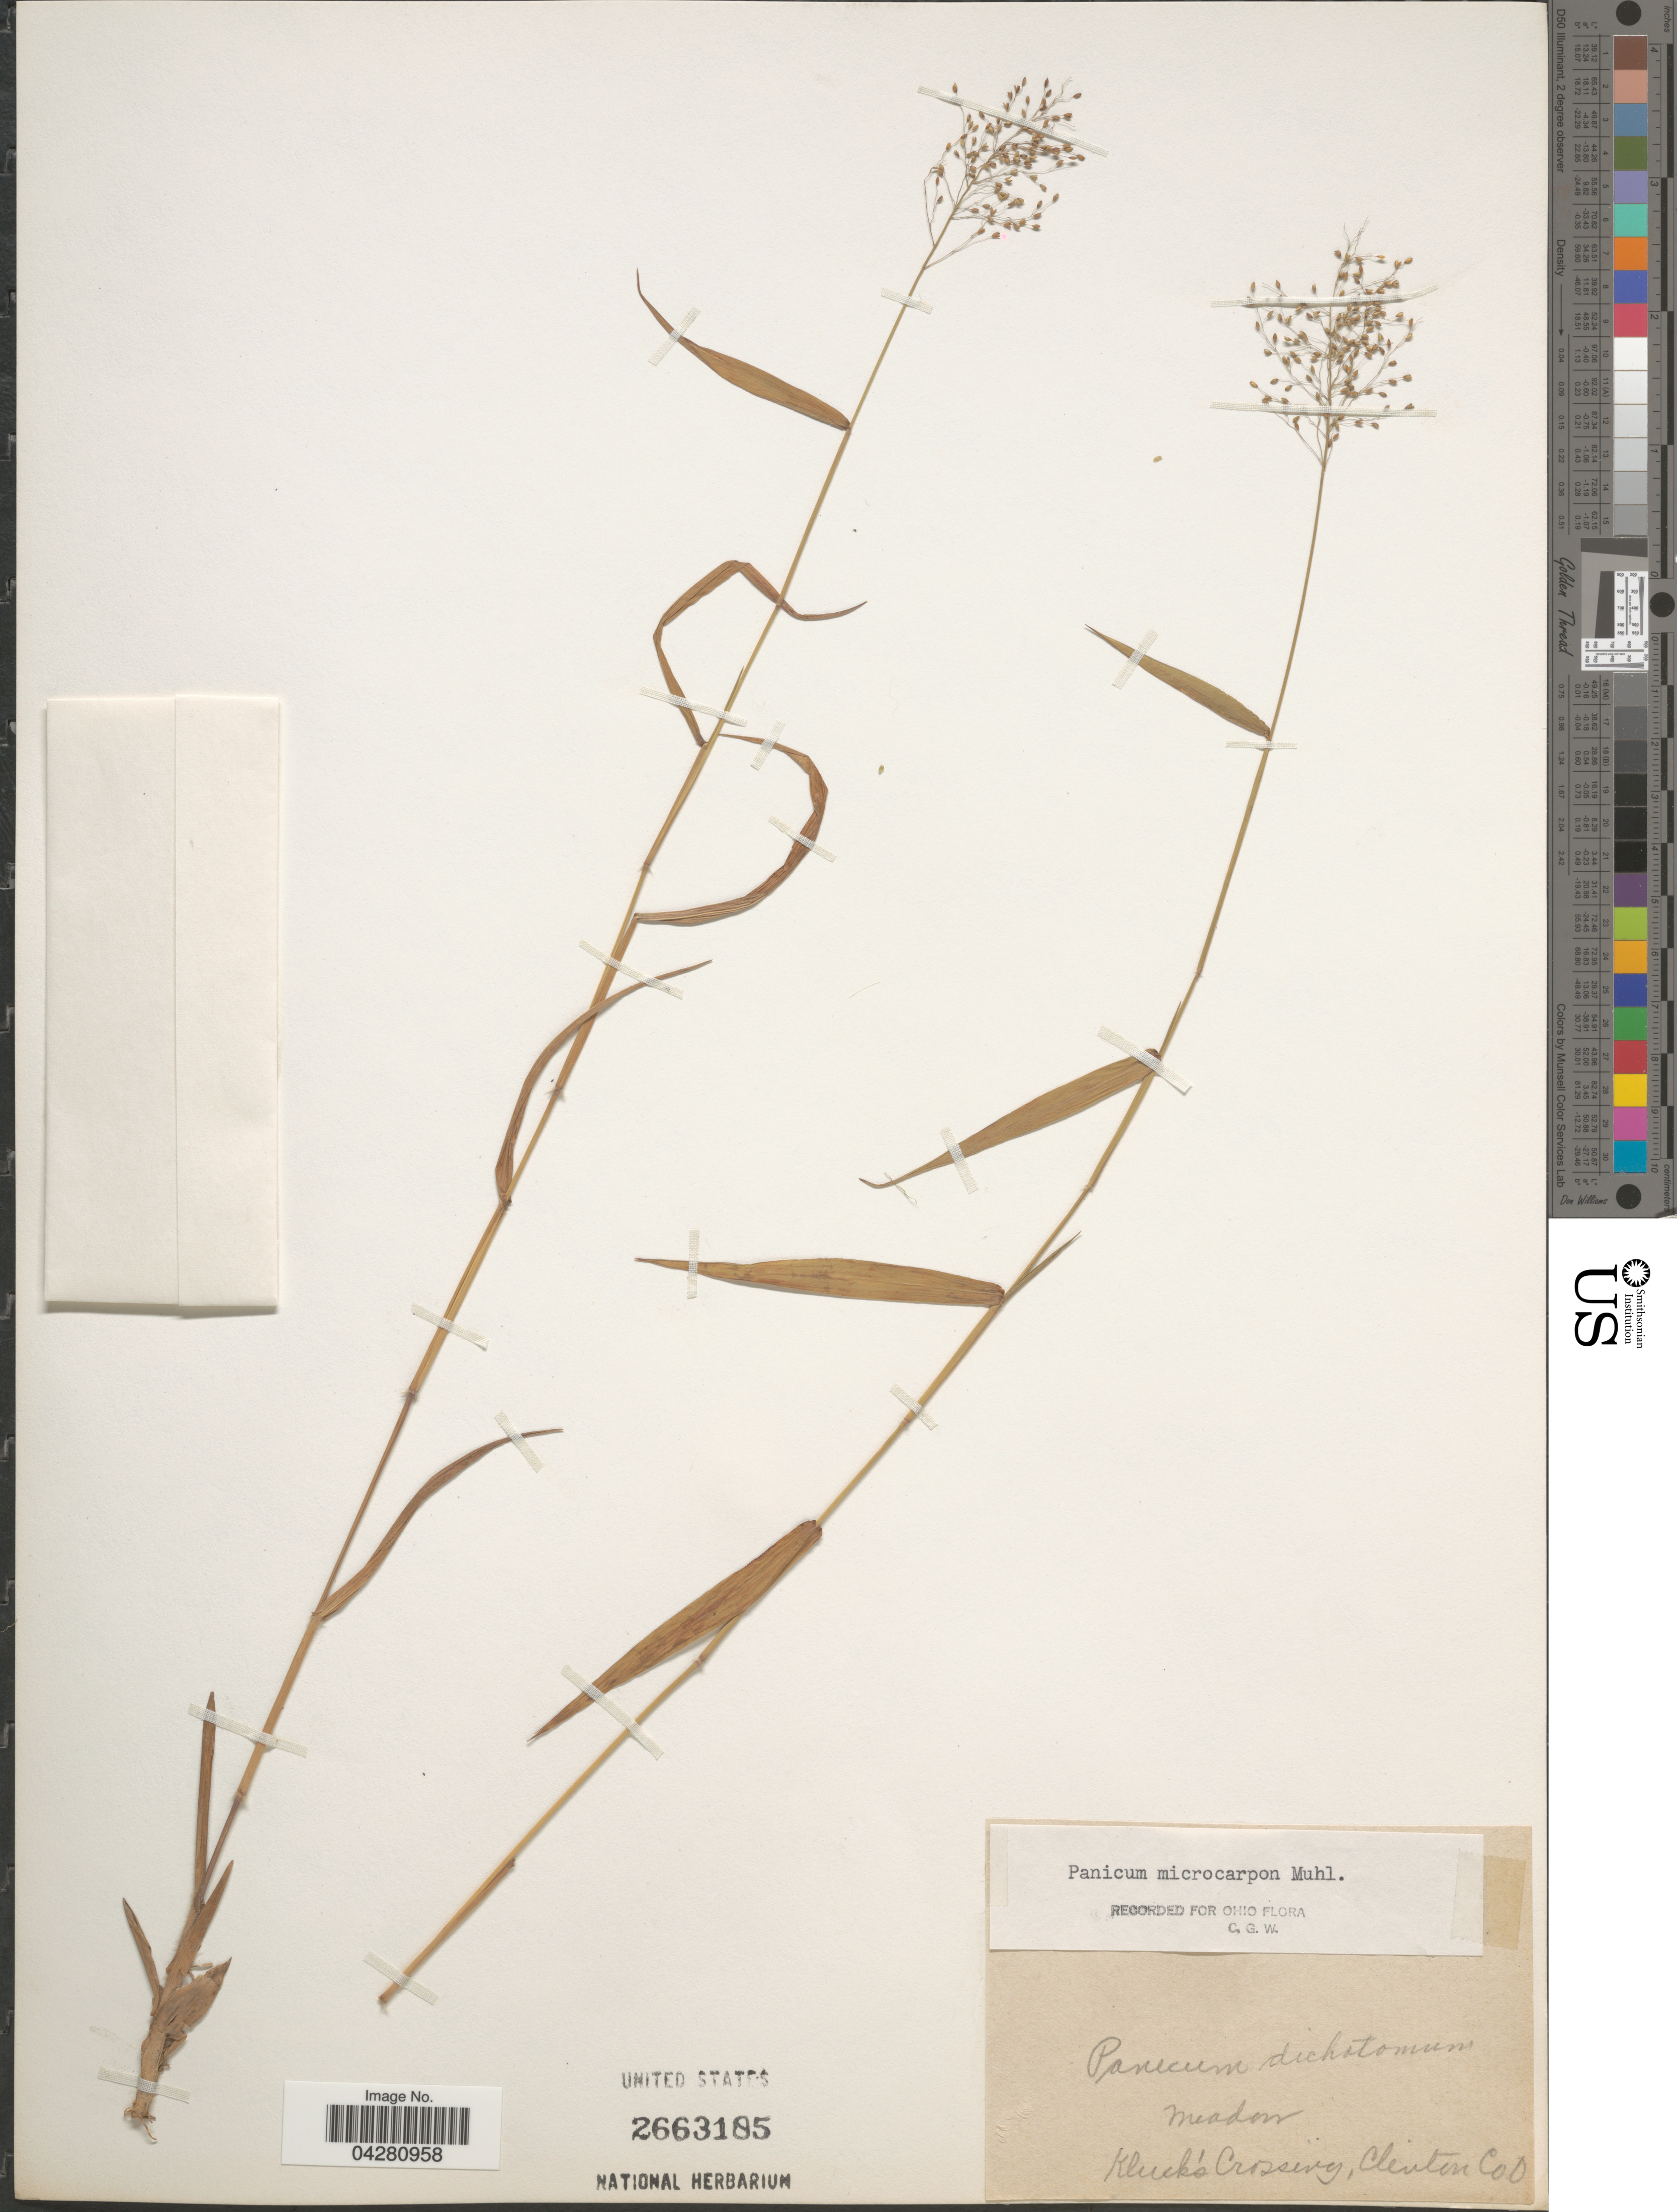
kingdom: Plantae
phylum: Tracheophyta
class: Liliopsida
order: Poales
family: Poaceae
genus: Dichanthelium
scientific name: Dichanthelium dichotomum var. dichotomum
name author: (L.) Gould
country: United States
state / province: Ohio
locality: Meadow. Kluck's Crossing, Clinton Co.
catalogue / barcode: US 2663185